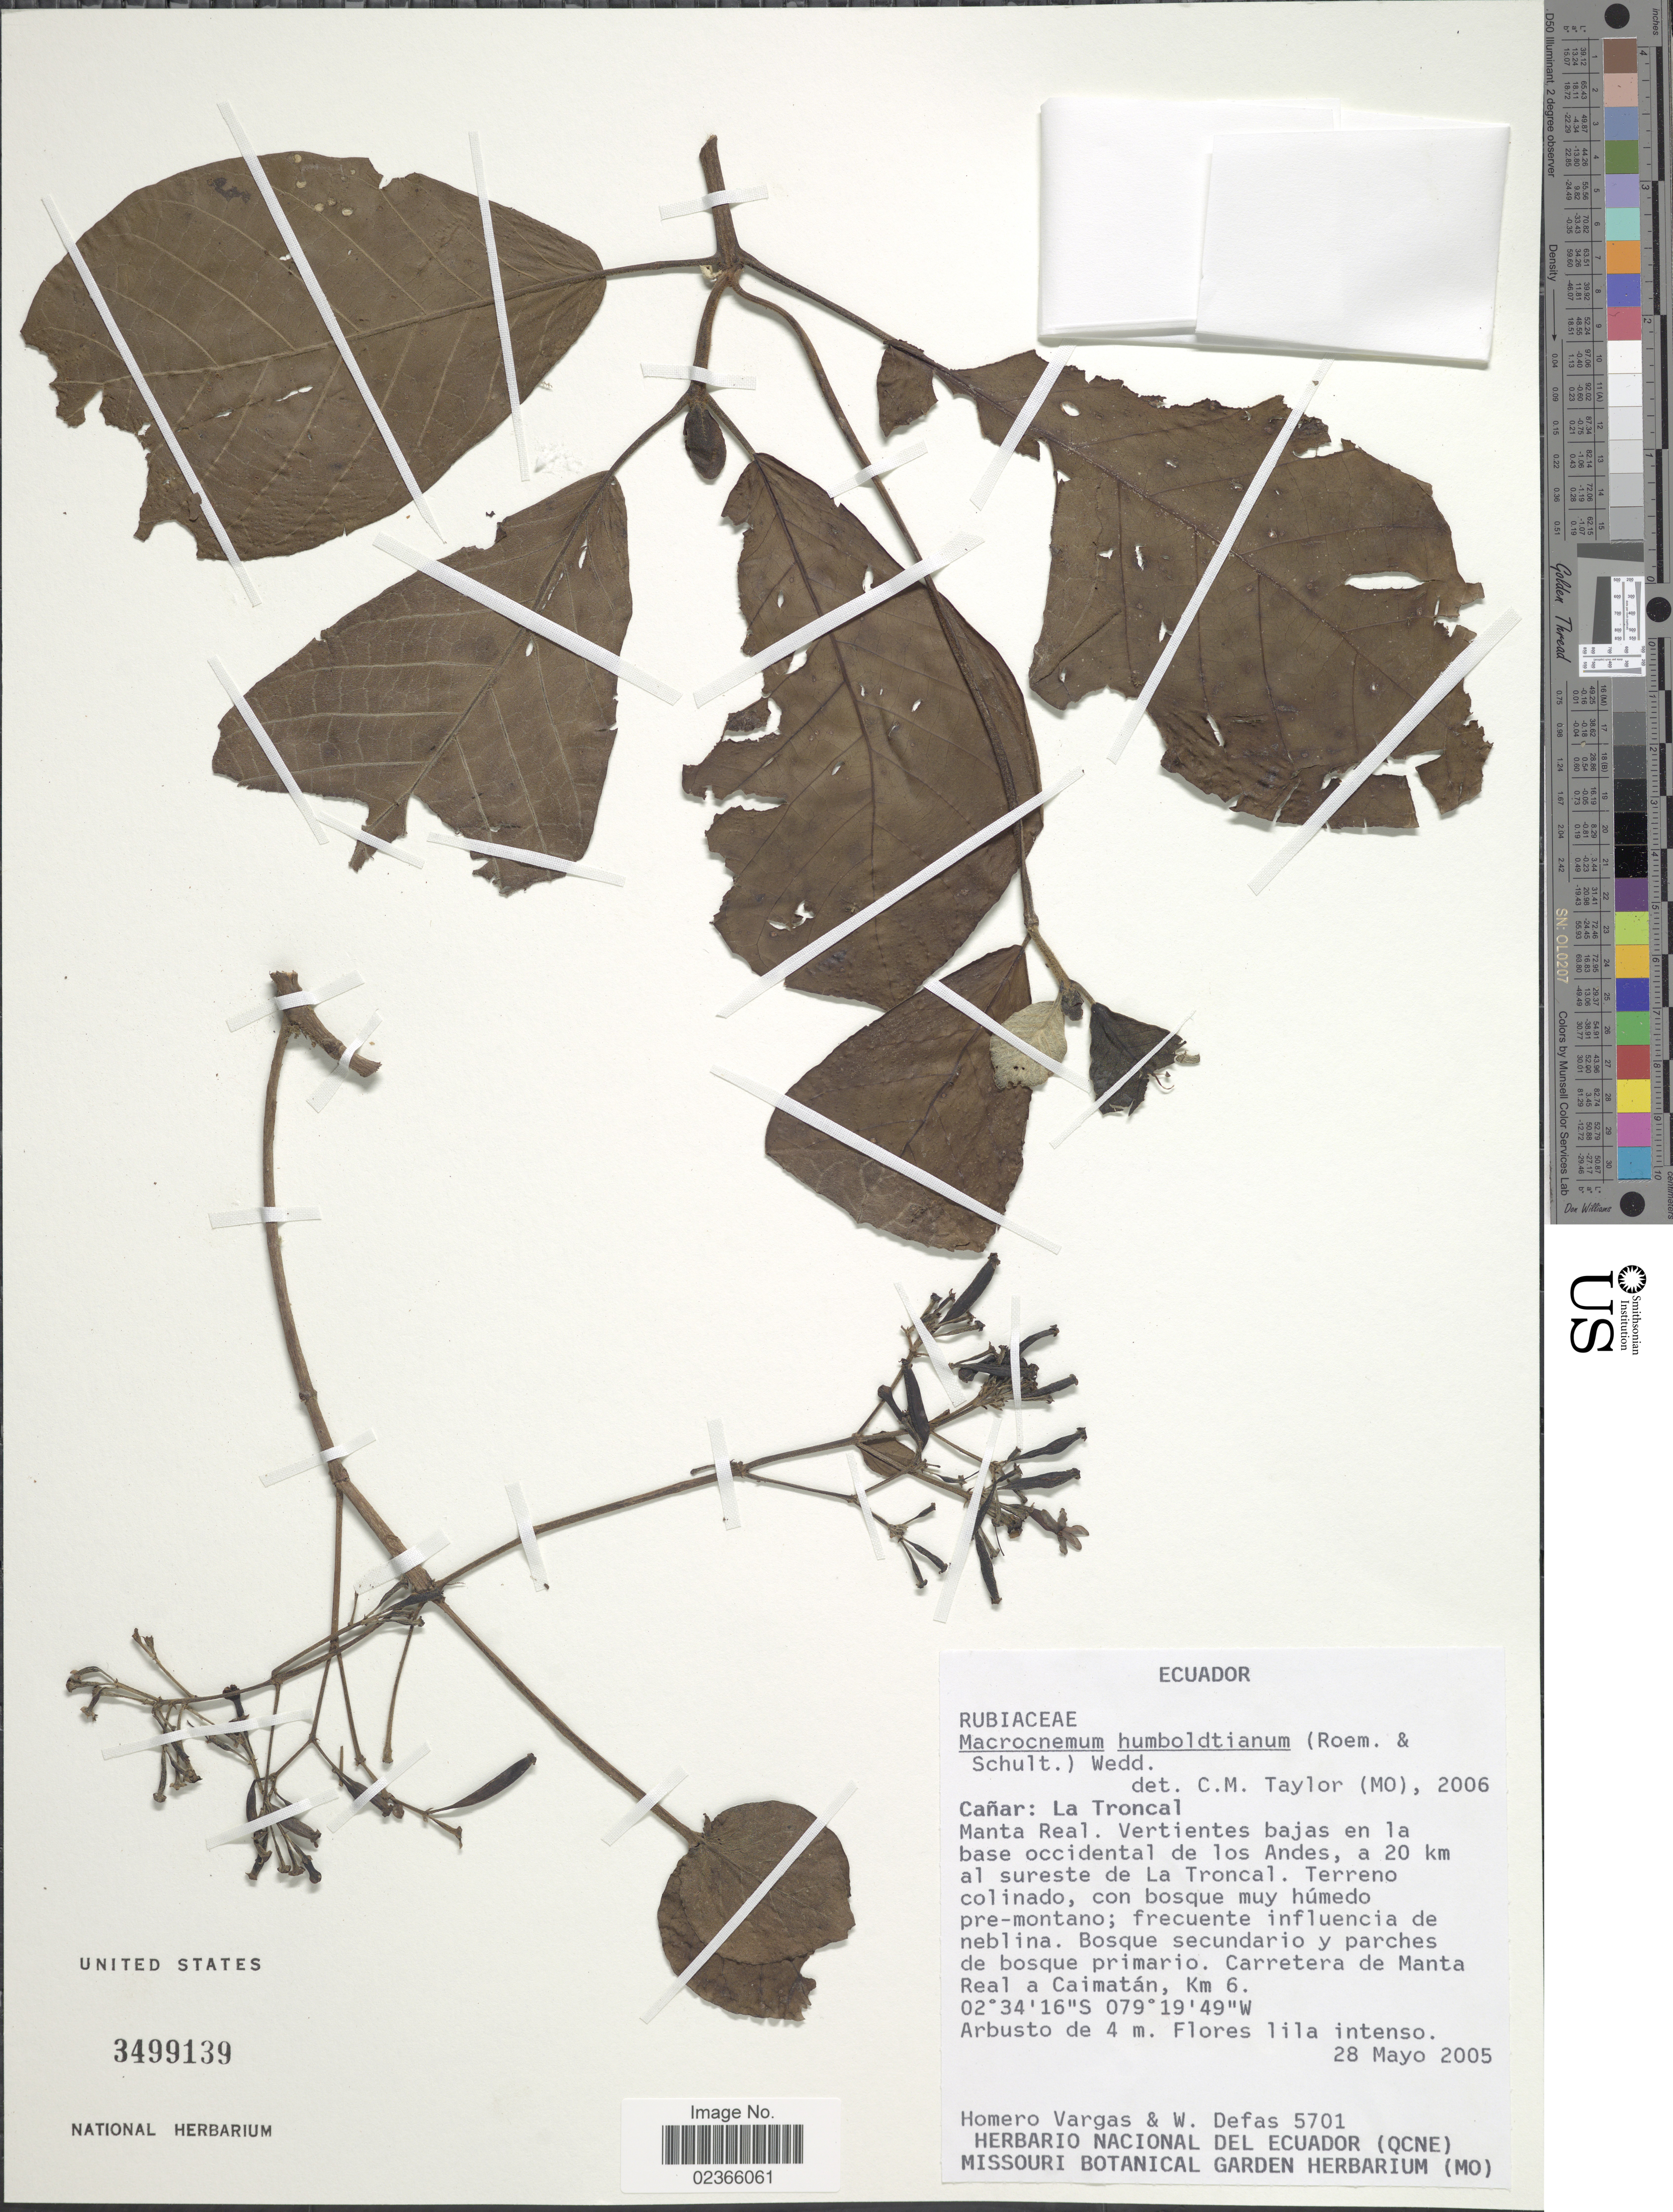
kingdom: Plantae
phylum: Tracheophyta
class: Magnoliopsida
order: Gentianales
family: Rubiaceae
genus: Macrocnemum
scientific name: Macrocnemum humboldtianum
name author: (Schult.) Wedd.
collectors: H. Vargas & W. Defas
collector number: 5701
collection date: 2005-05-28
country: Ecuador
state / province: Cañar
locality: Canar: La Troncal. Manta Real. Vertinetes bajas en la base occidental de los Andes, a 20 km al sureste de la Troncal.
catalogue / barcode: US 3499139